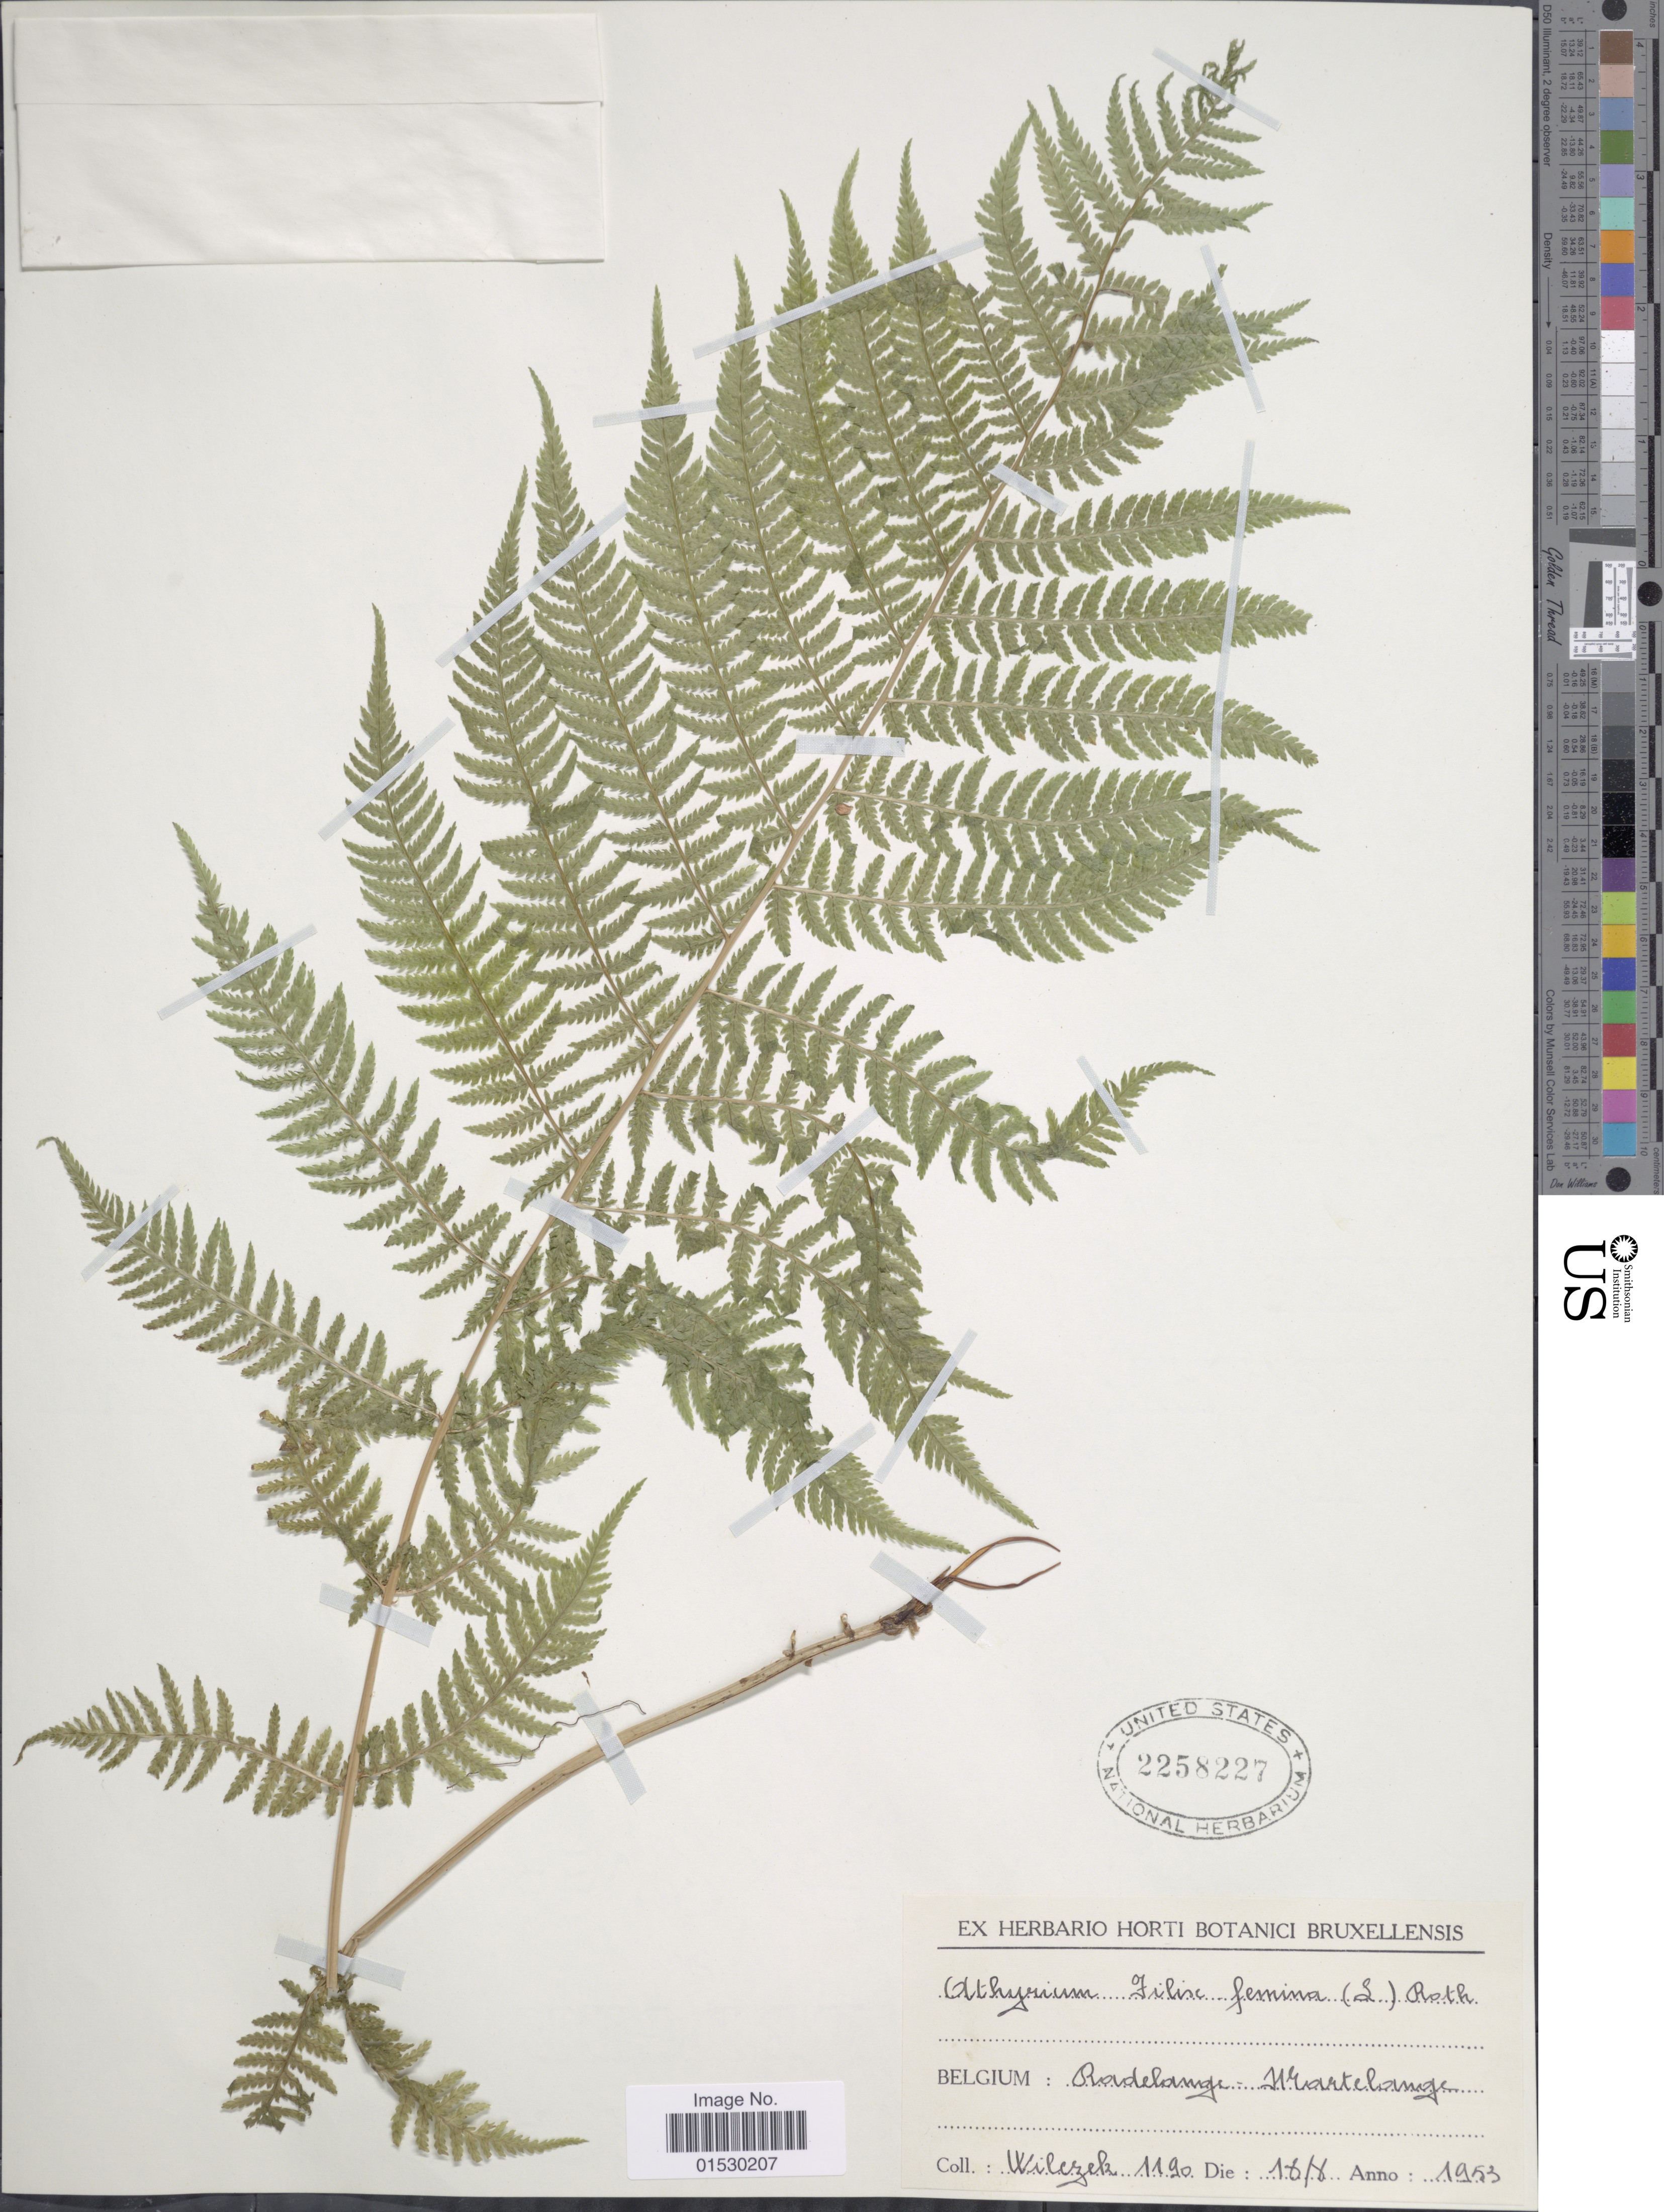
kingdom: Plantae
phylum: Tracheophyta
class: Polypodiopsida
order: Polypodiales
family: Athyriaceae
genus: Athyrium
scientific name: Athyrium filix-femina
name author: (L.) Roth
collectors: Wilczek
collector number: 1190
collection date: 1953-08-18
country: Belgium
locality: Roudelamge - Martelonmge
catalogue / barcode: US 2258227